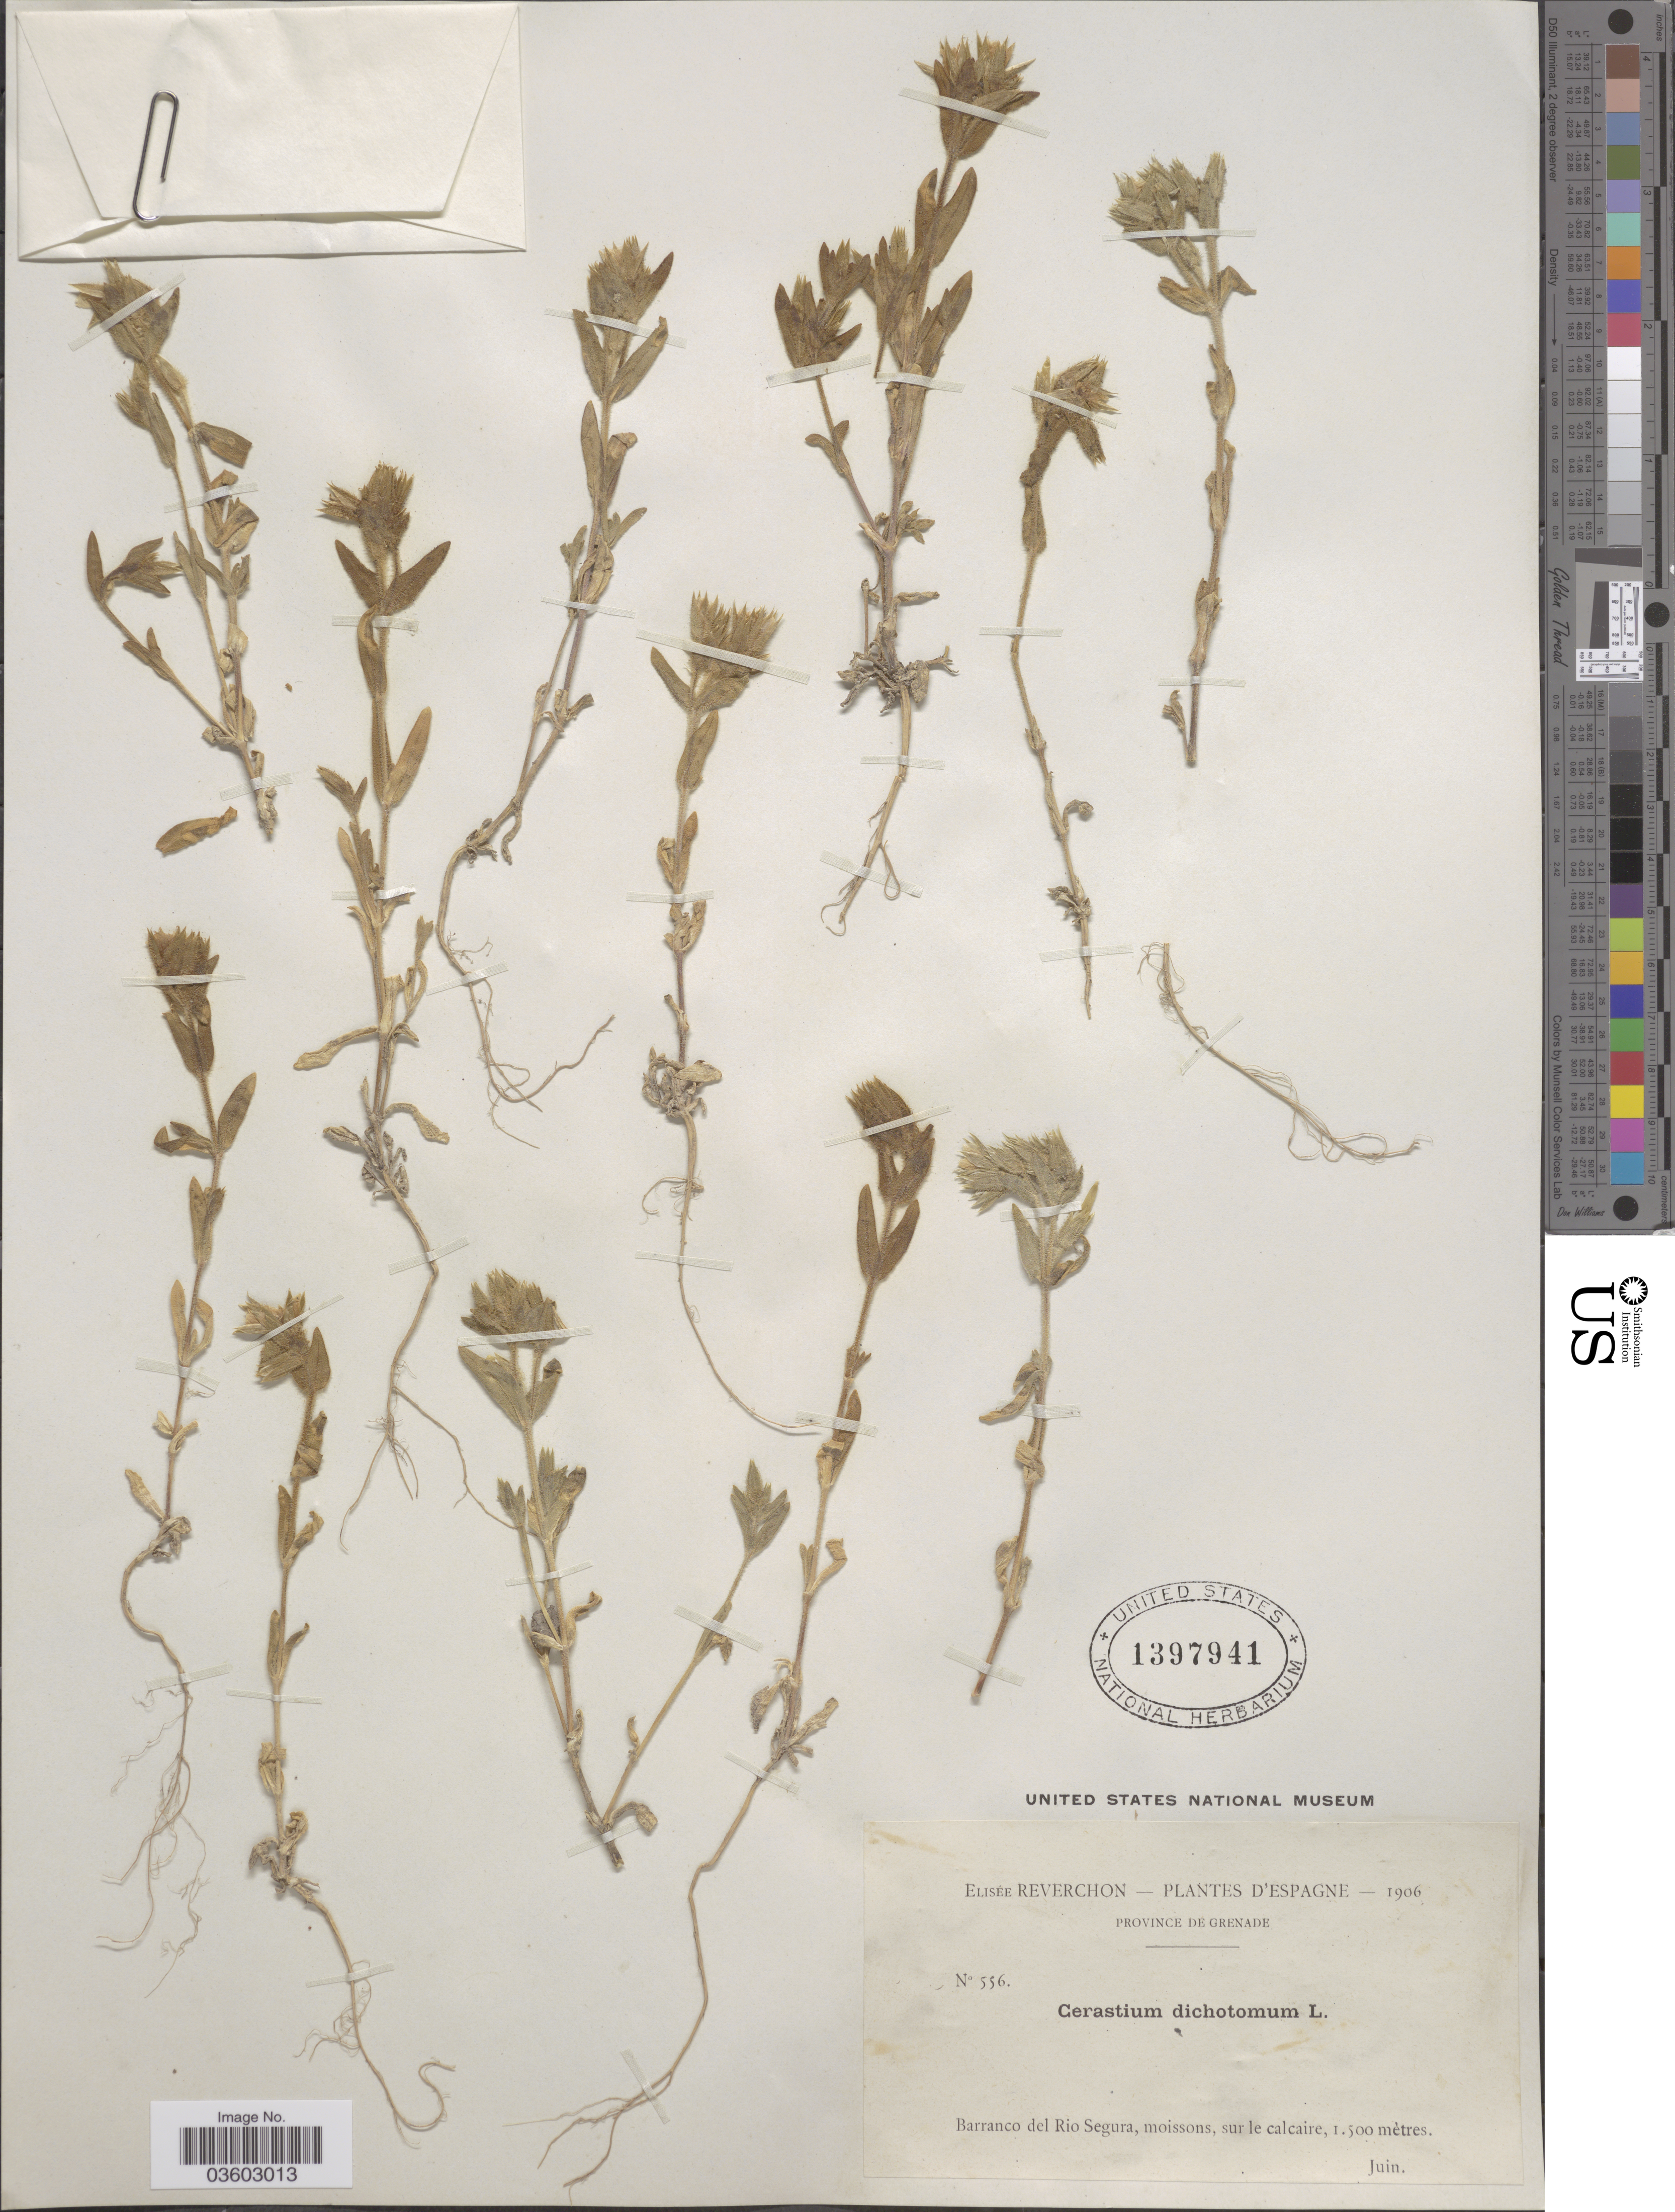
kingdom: Plantae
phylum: Tracheophyta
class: Magnoliopsida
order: Caryophyllales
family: Caryophyllaceae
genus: Cerastium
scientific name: Cerastium dichotomum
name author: L.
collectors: E. Reverchon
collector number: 556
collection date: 1906-06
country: Spain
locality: Espagne. Barranco del Rio Segura, moissons, sur le calcaire.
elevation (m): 1500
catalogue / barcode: US 1397941